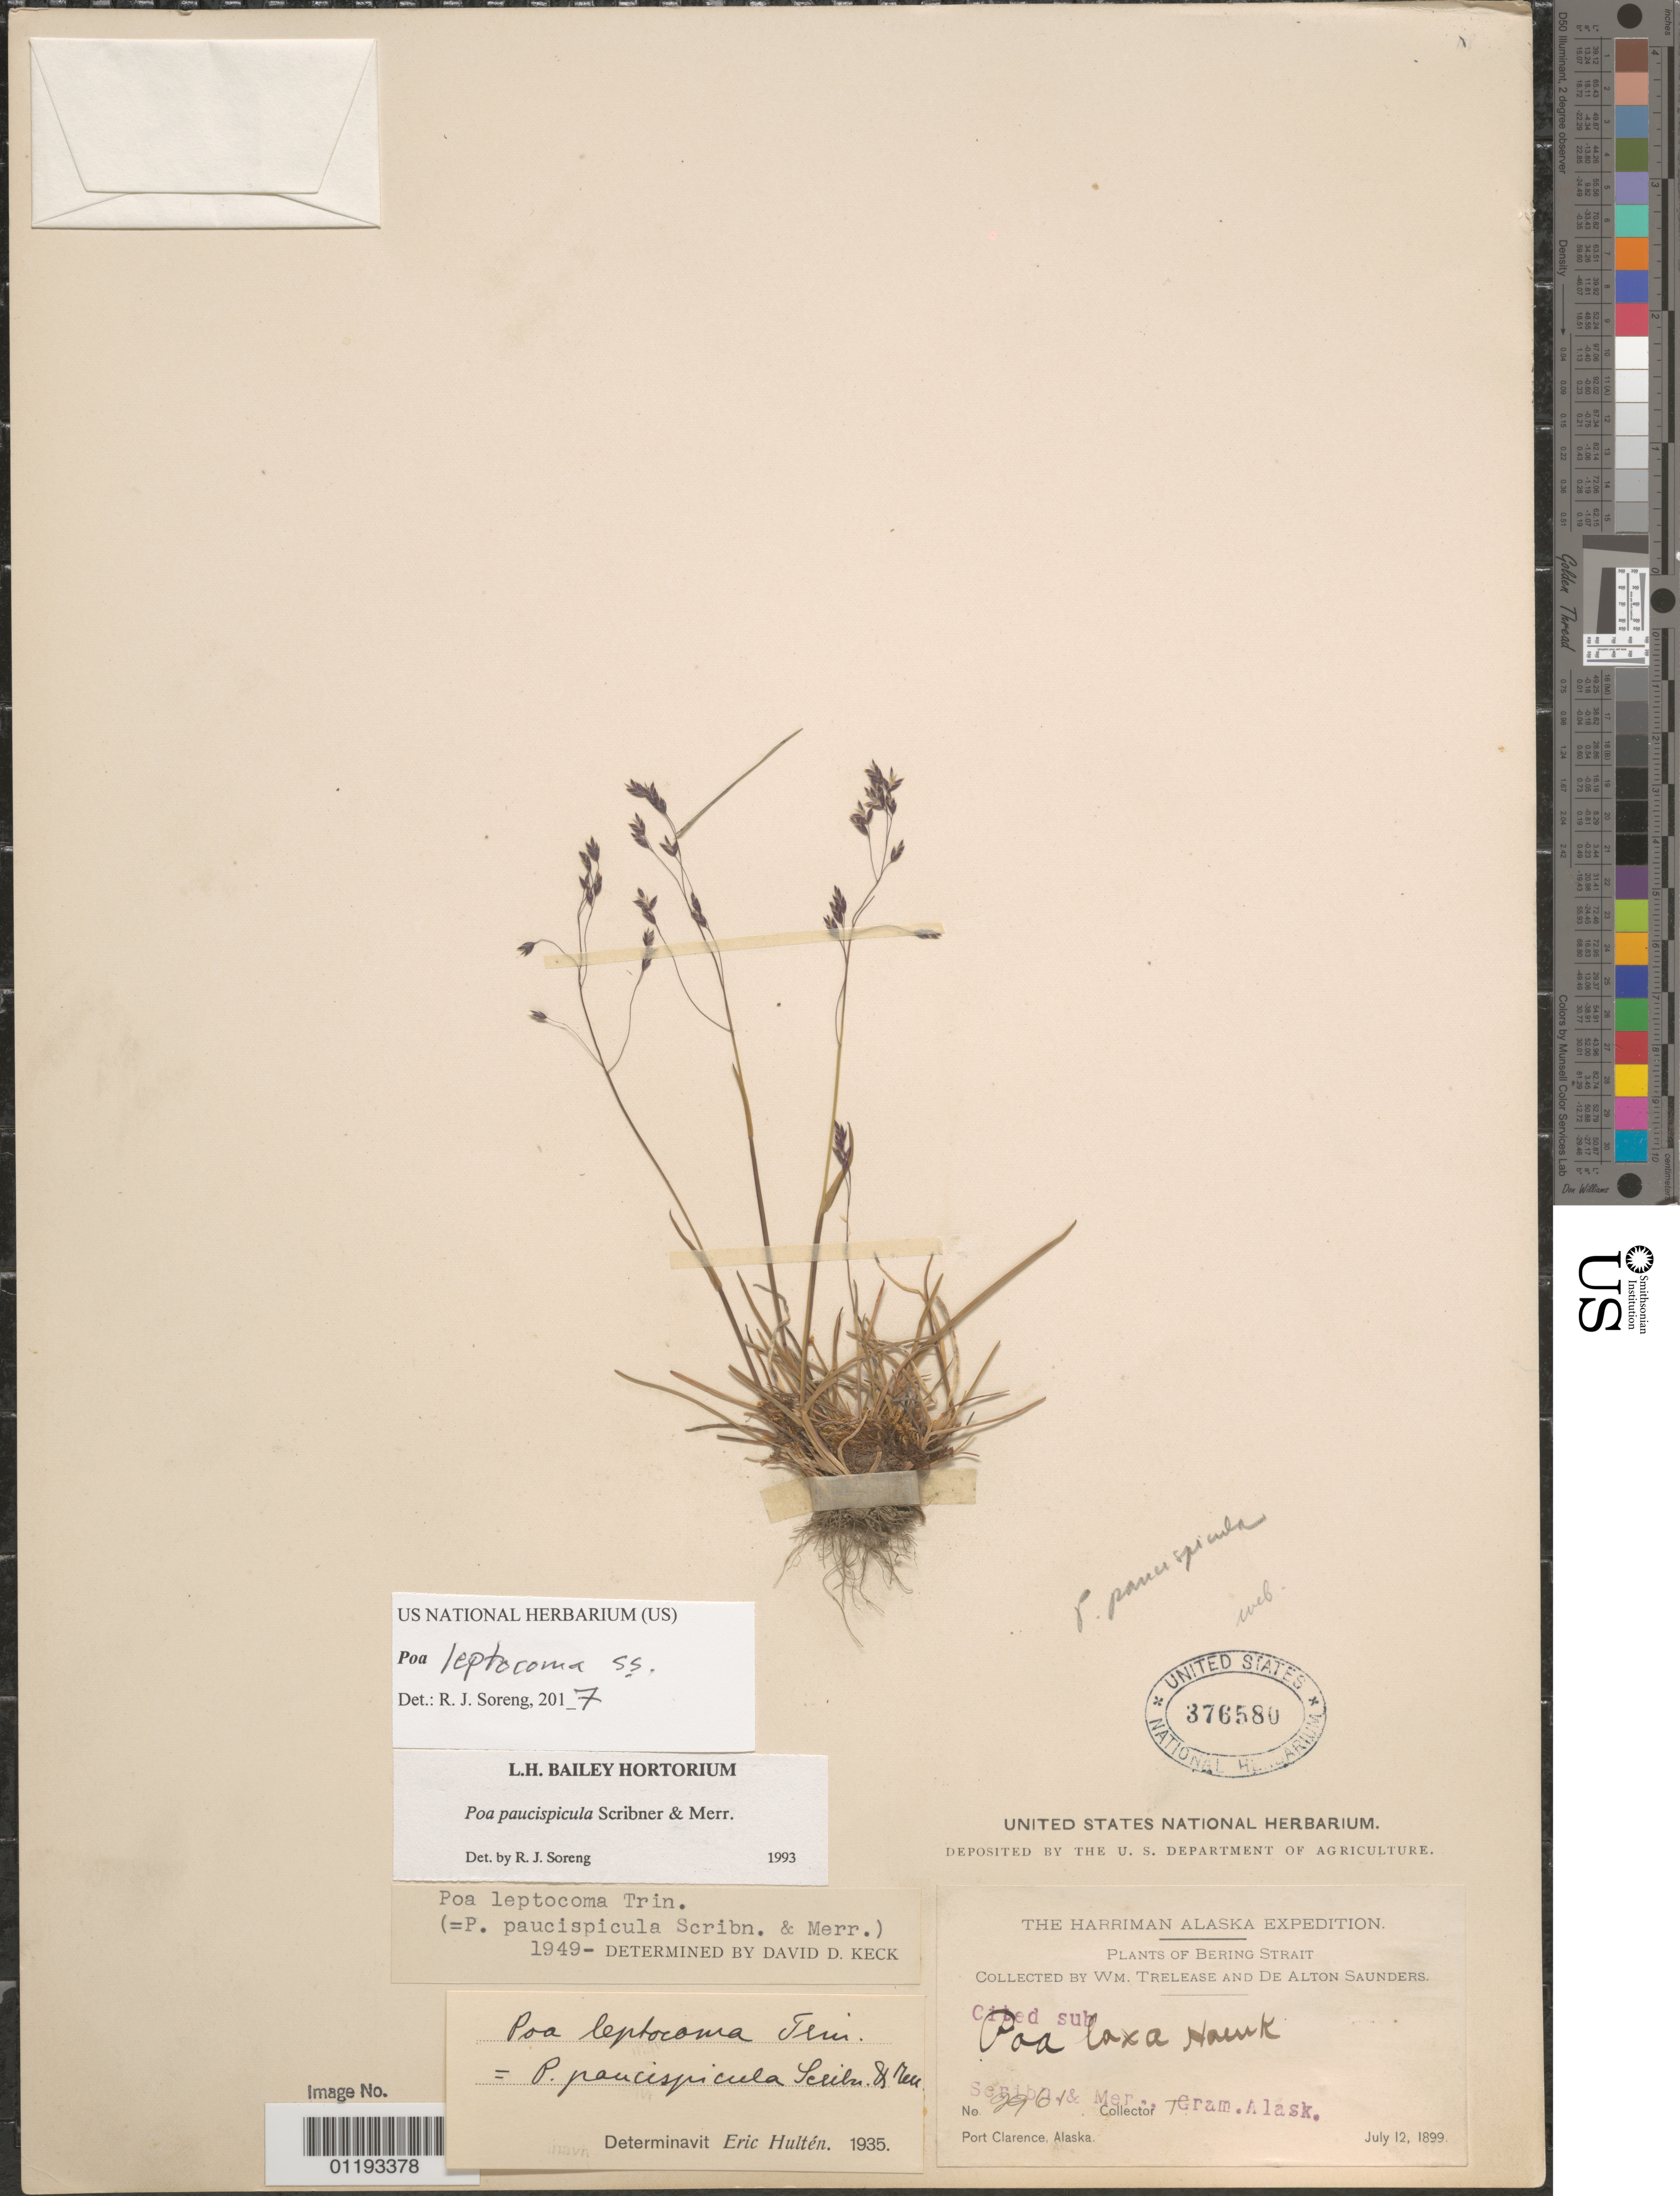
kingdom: Plantae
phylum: Tracheophyta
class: Liliopsida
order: Poales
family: Poaceae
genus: Poa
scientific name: Poa leptocoma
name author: Trin.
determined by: Soreng, Robert J., Research Associate (BOT), Smithsonian Institution - National Museum of Natural History (UNITED STATES)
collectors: F. V. Coville & T. H. Kearney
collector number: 2961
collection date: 1899-07-12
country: United States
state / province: Alaska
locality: Port Clarence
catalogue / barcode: US 376580